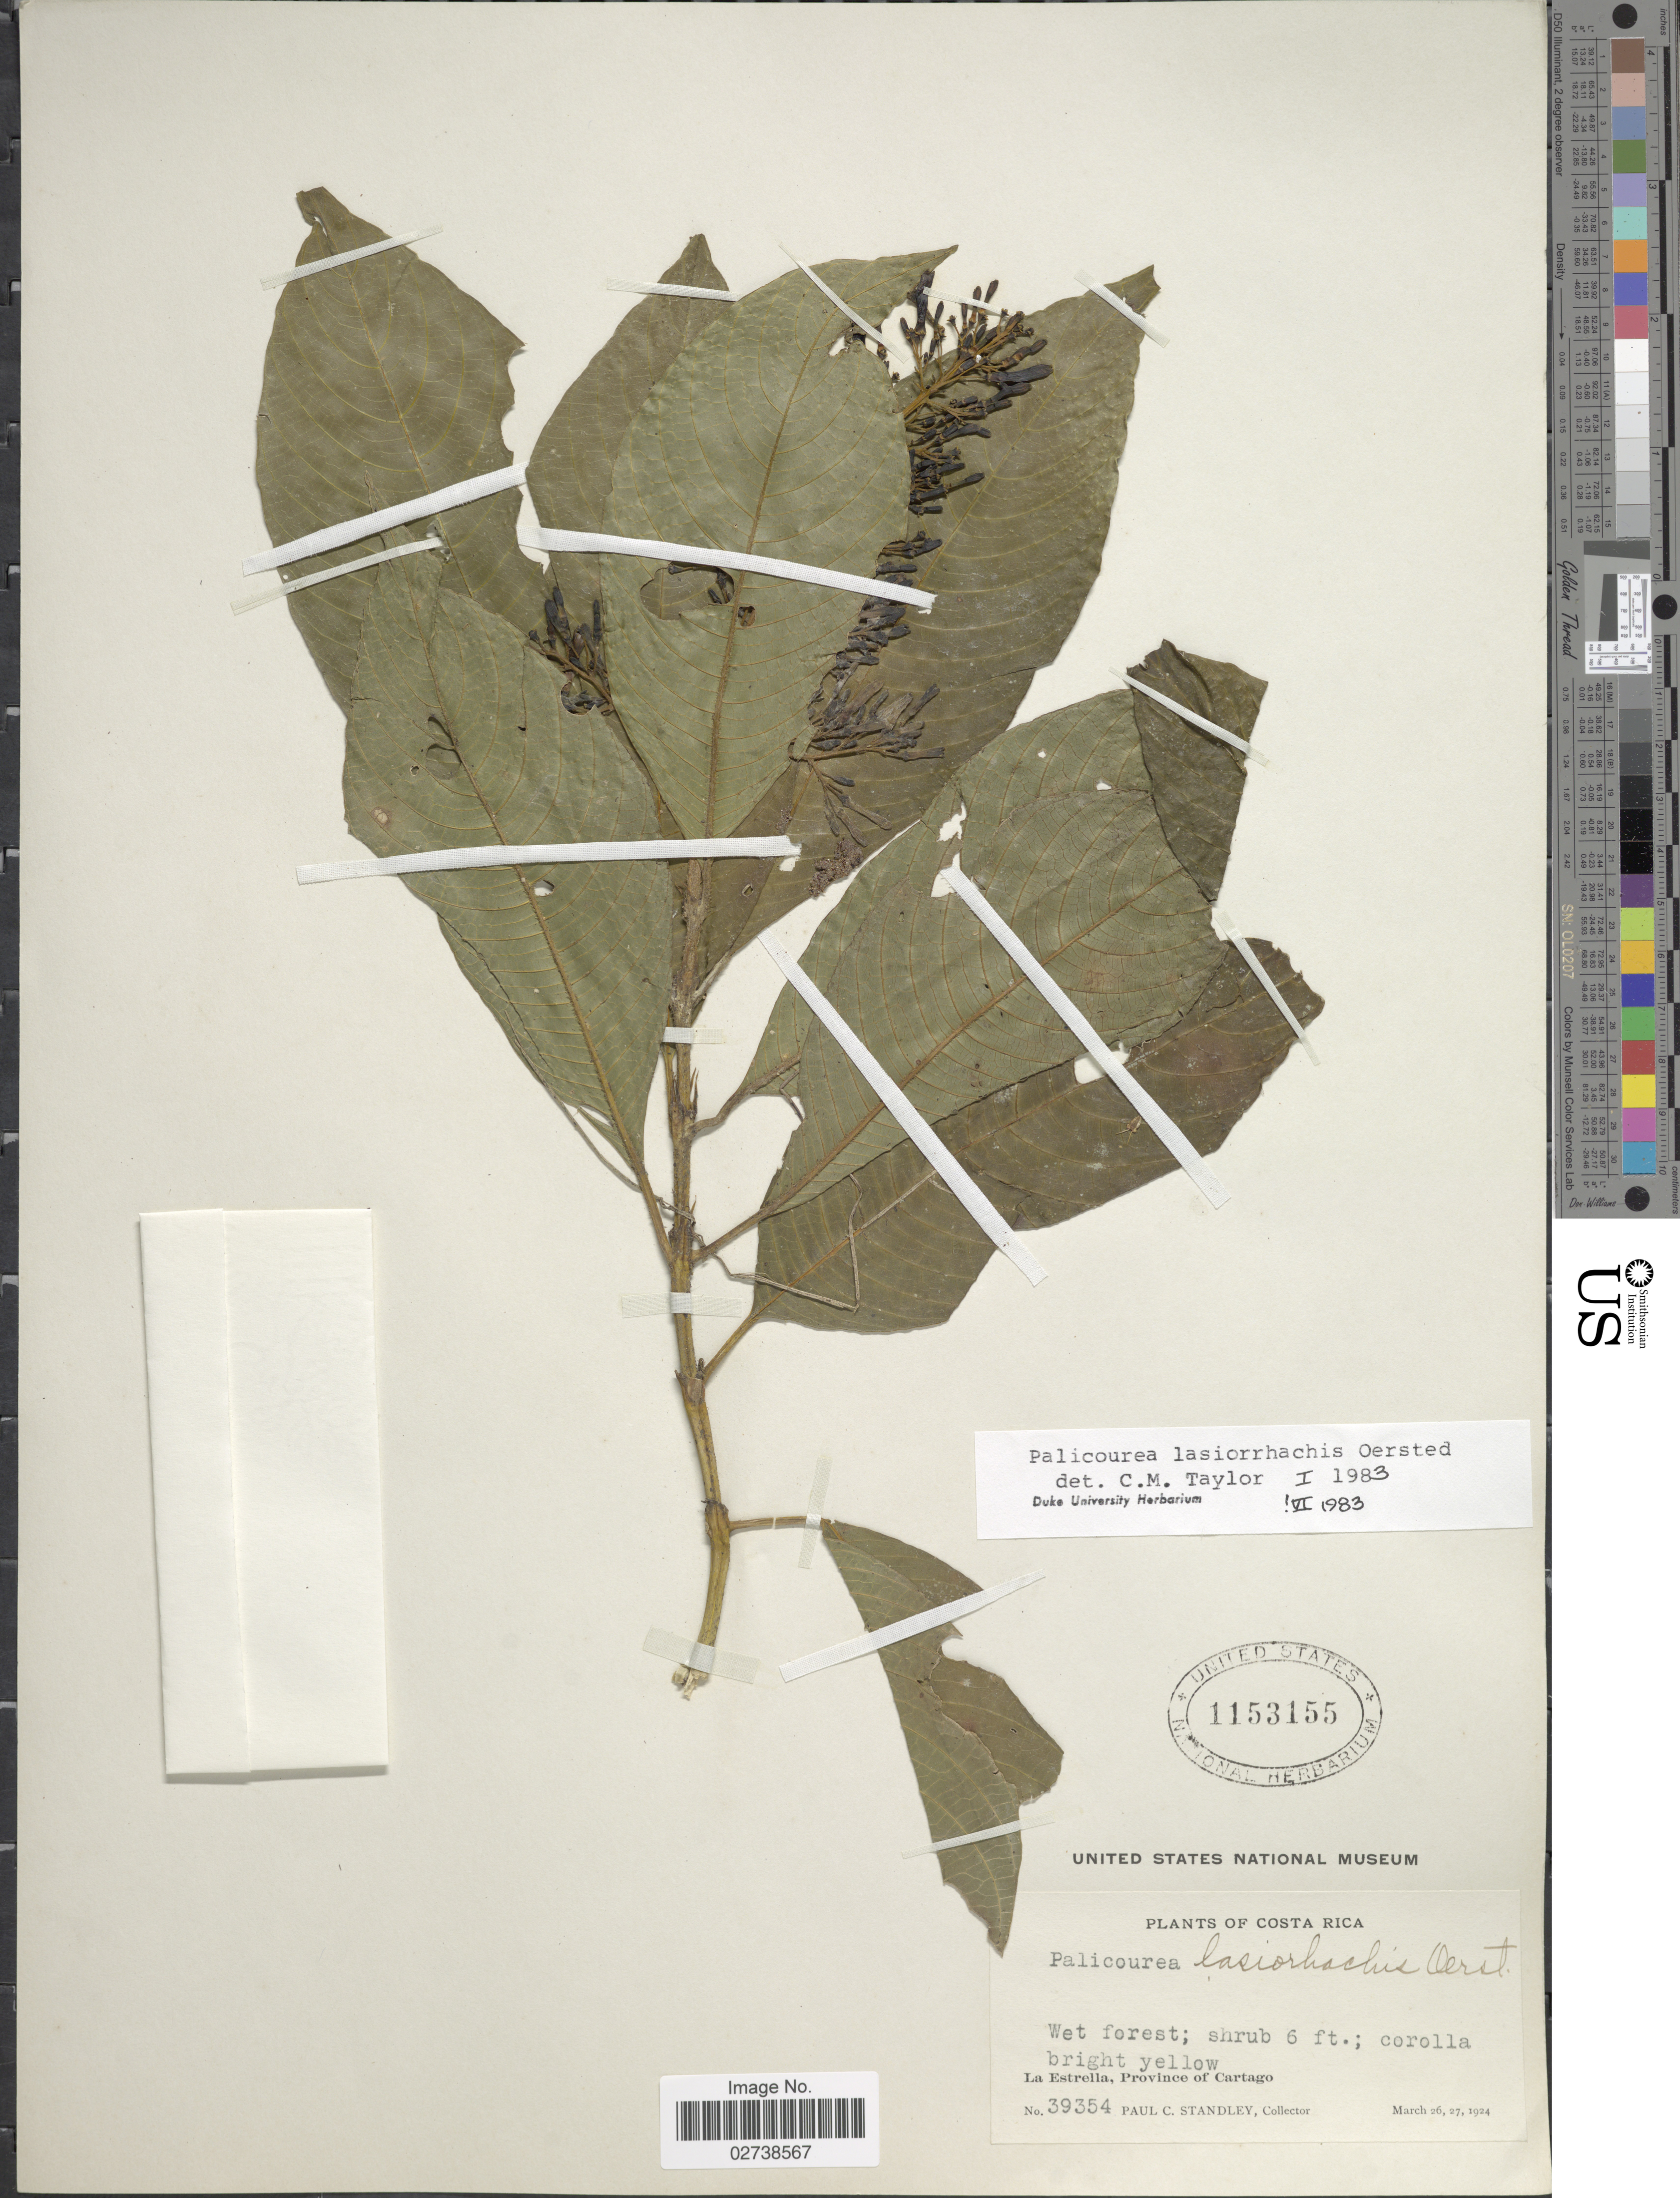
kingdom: Plantae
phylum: Tracheophyta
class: Magnoliopsida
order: Gentianales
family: Rubiaceae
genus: Palicourea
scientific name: Palicourea lasiorrhachis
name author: Oerst.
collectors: P. C. Standley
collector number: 39354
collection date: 1924-03-26/1924-03-27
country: Costa Rica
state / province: Cartago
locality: Wet forest; La Estrella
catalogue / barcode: US 1153155